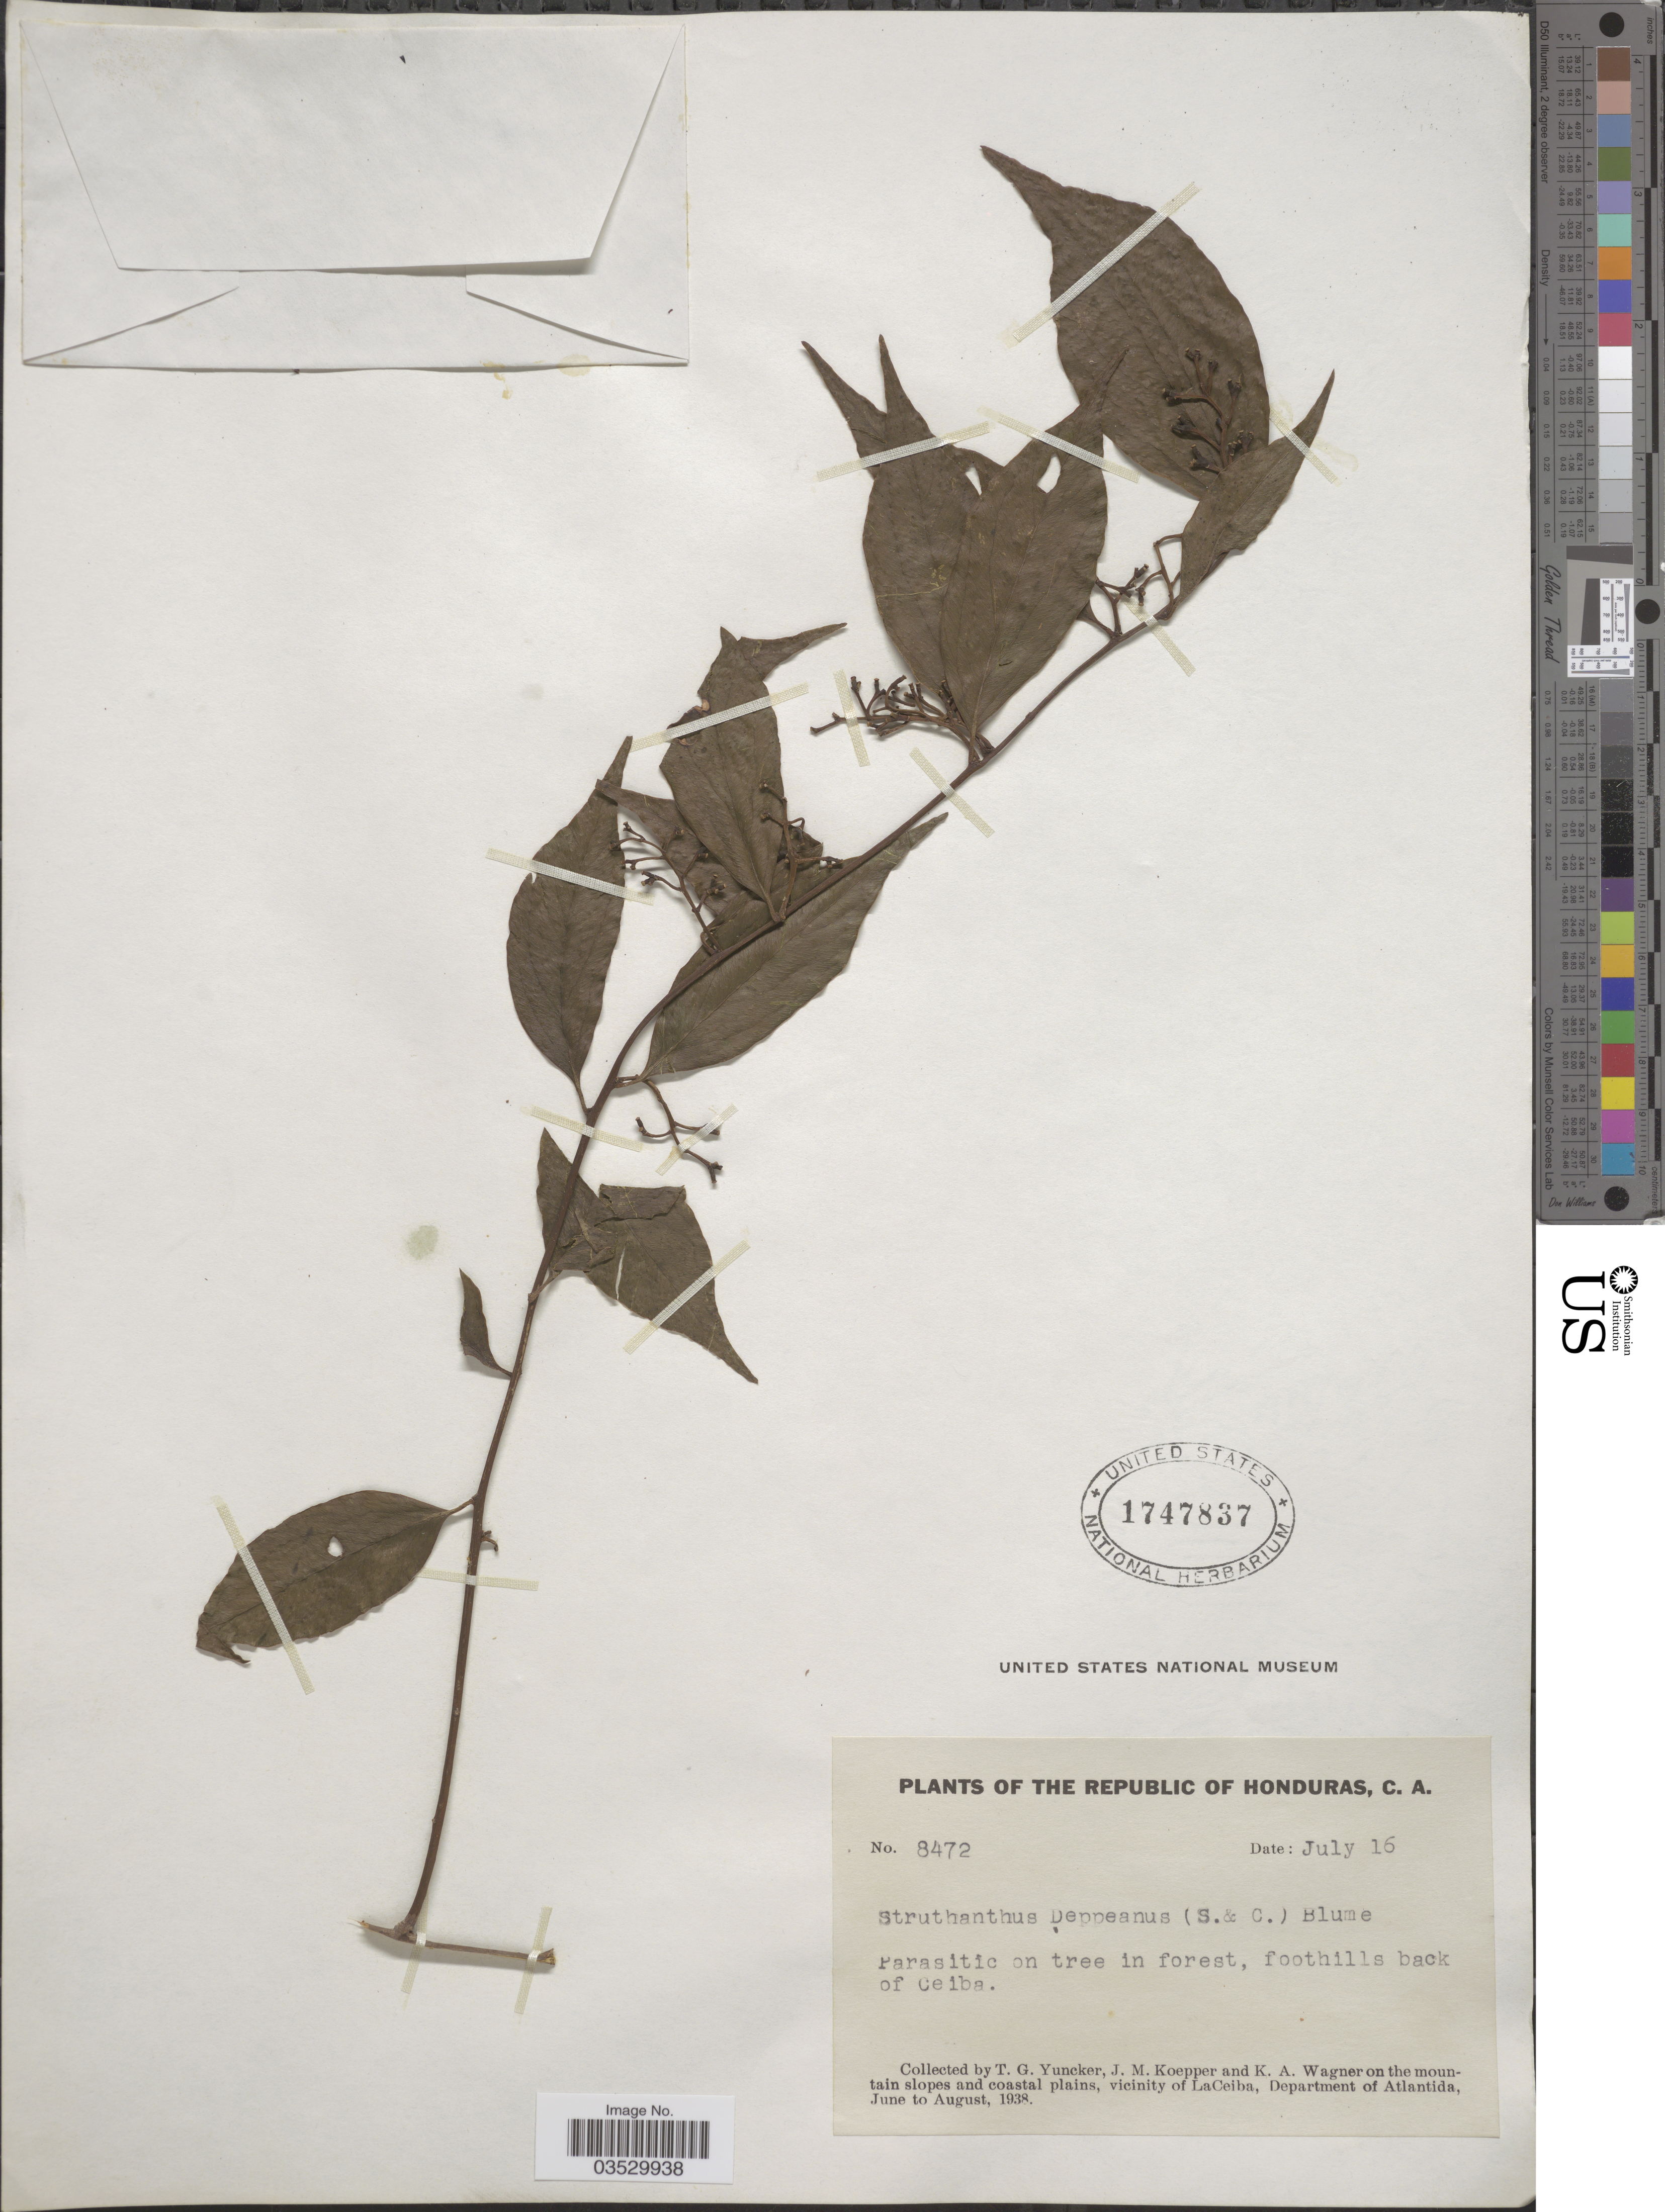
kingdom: Plantae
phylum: Tracheophyta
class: Magnoliopsida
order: Santalales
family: Loranthaceae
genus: Struthanthus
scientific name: Struthanthus deppeanus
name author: (Schltdl. & Cham.) G. Don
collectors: T. G. Yuncker, J. M. Koepper & K. A. Wagner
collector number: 8472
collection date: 1938-07-16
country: Honduras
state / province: Atlántida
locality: Foothills back of Ceiba. Vicinity of LaCeiba, Department of Atlantida.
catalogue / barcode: US 1747837